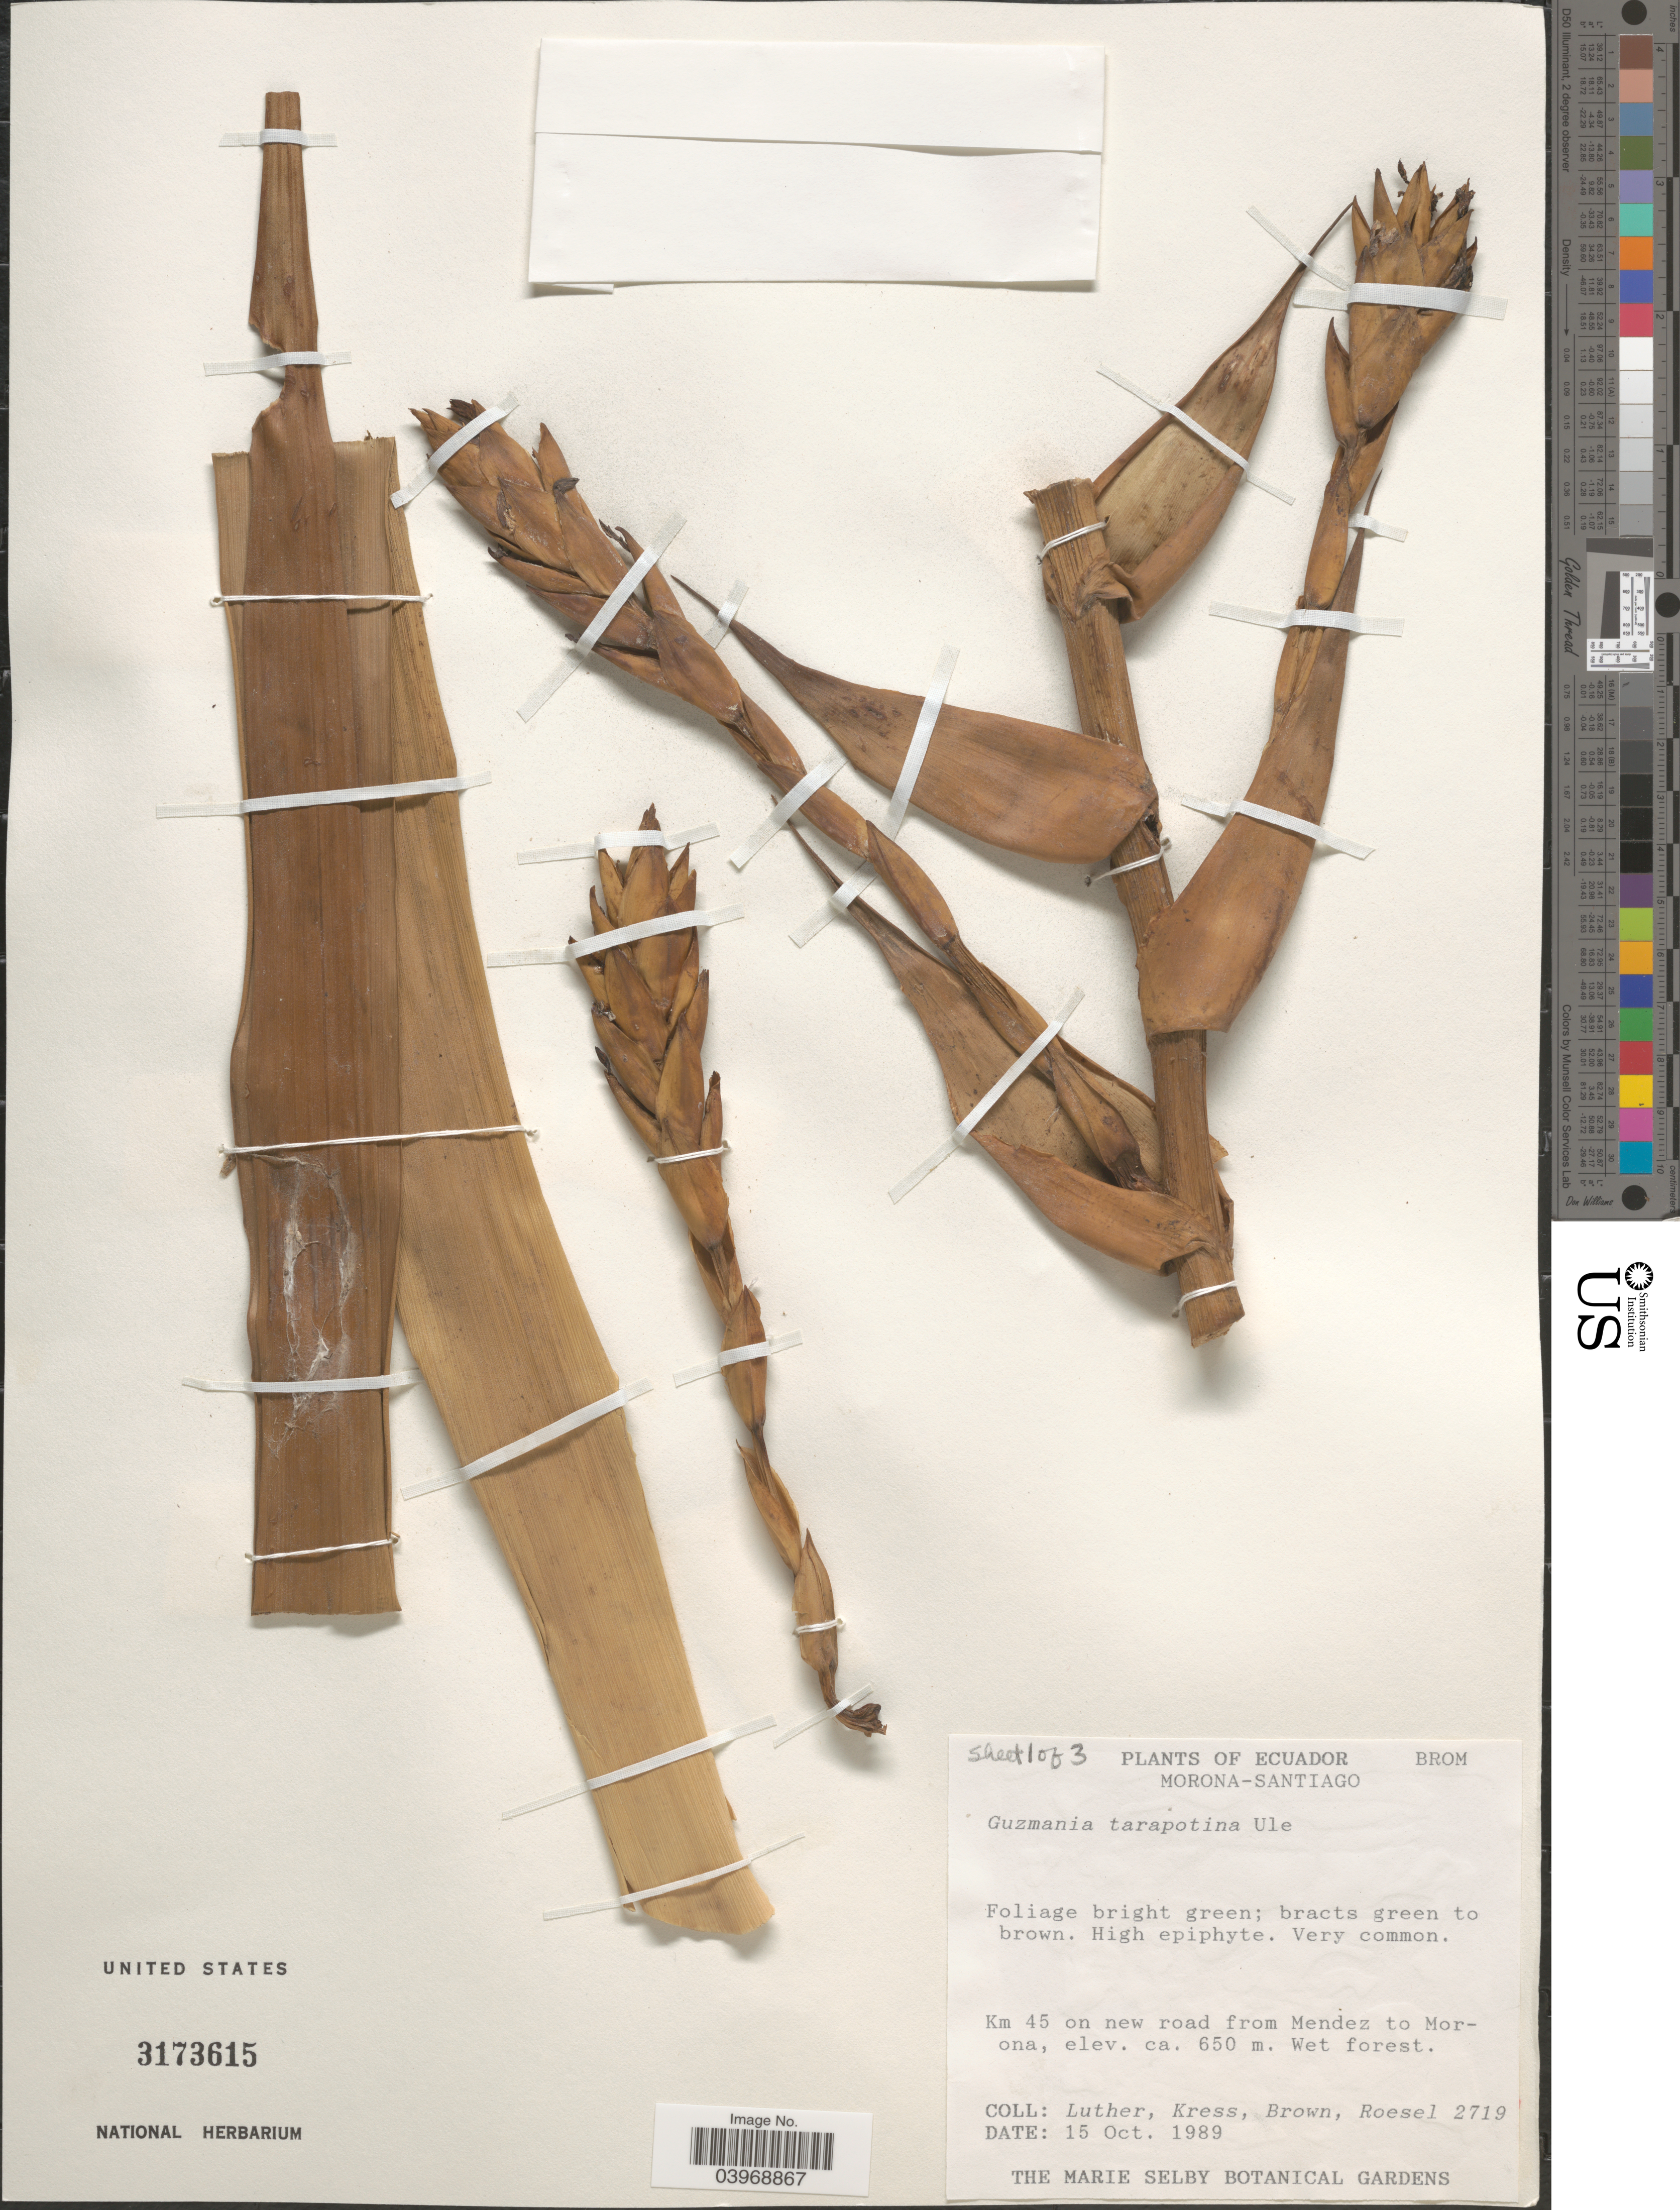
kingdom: Plantae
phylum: Tracheophyta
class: Liliopsida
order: Poales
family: Bromeliaceae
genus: Guzmania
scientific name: Guzmania tarapotina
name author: Ule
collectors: -- Luther, -- Kress, -- Brown & Roesel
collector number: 2719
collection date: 1989-10-15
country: Ecuador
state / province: Morona-Santiago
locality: Km 45 on new road from Mendez to Morona.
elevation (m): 650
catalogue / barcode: US 3173615